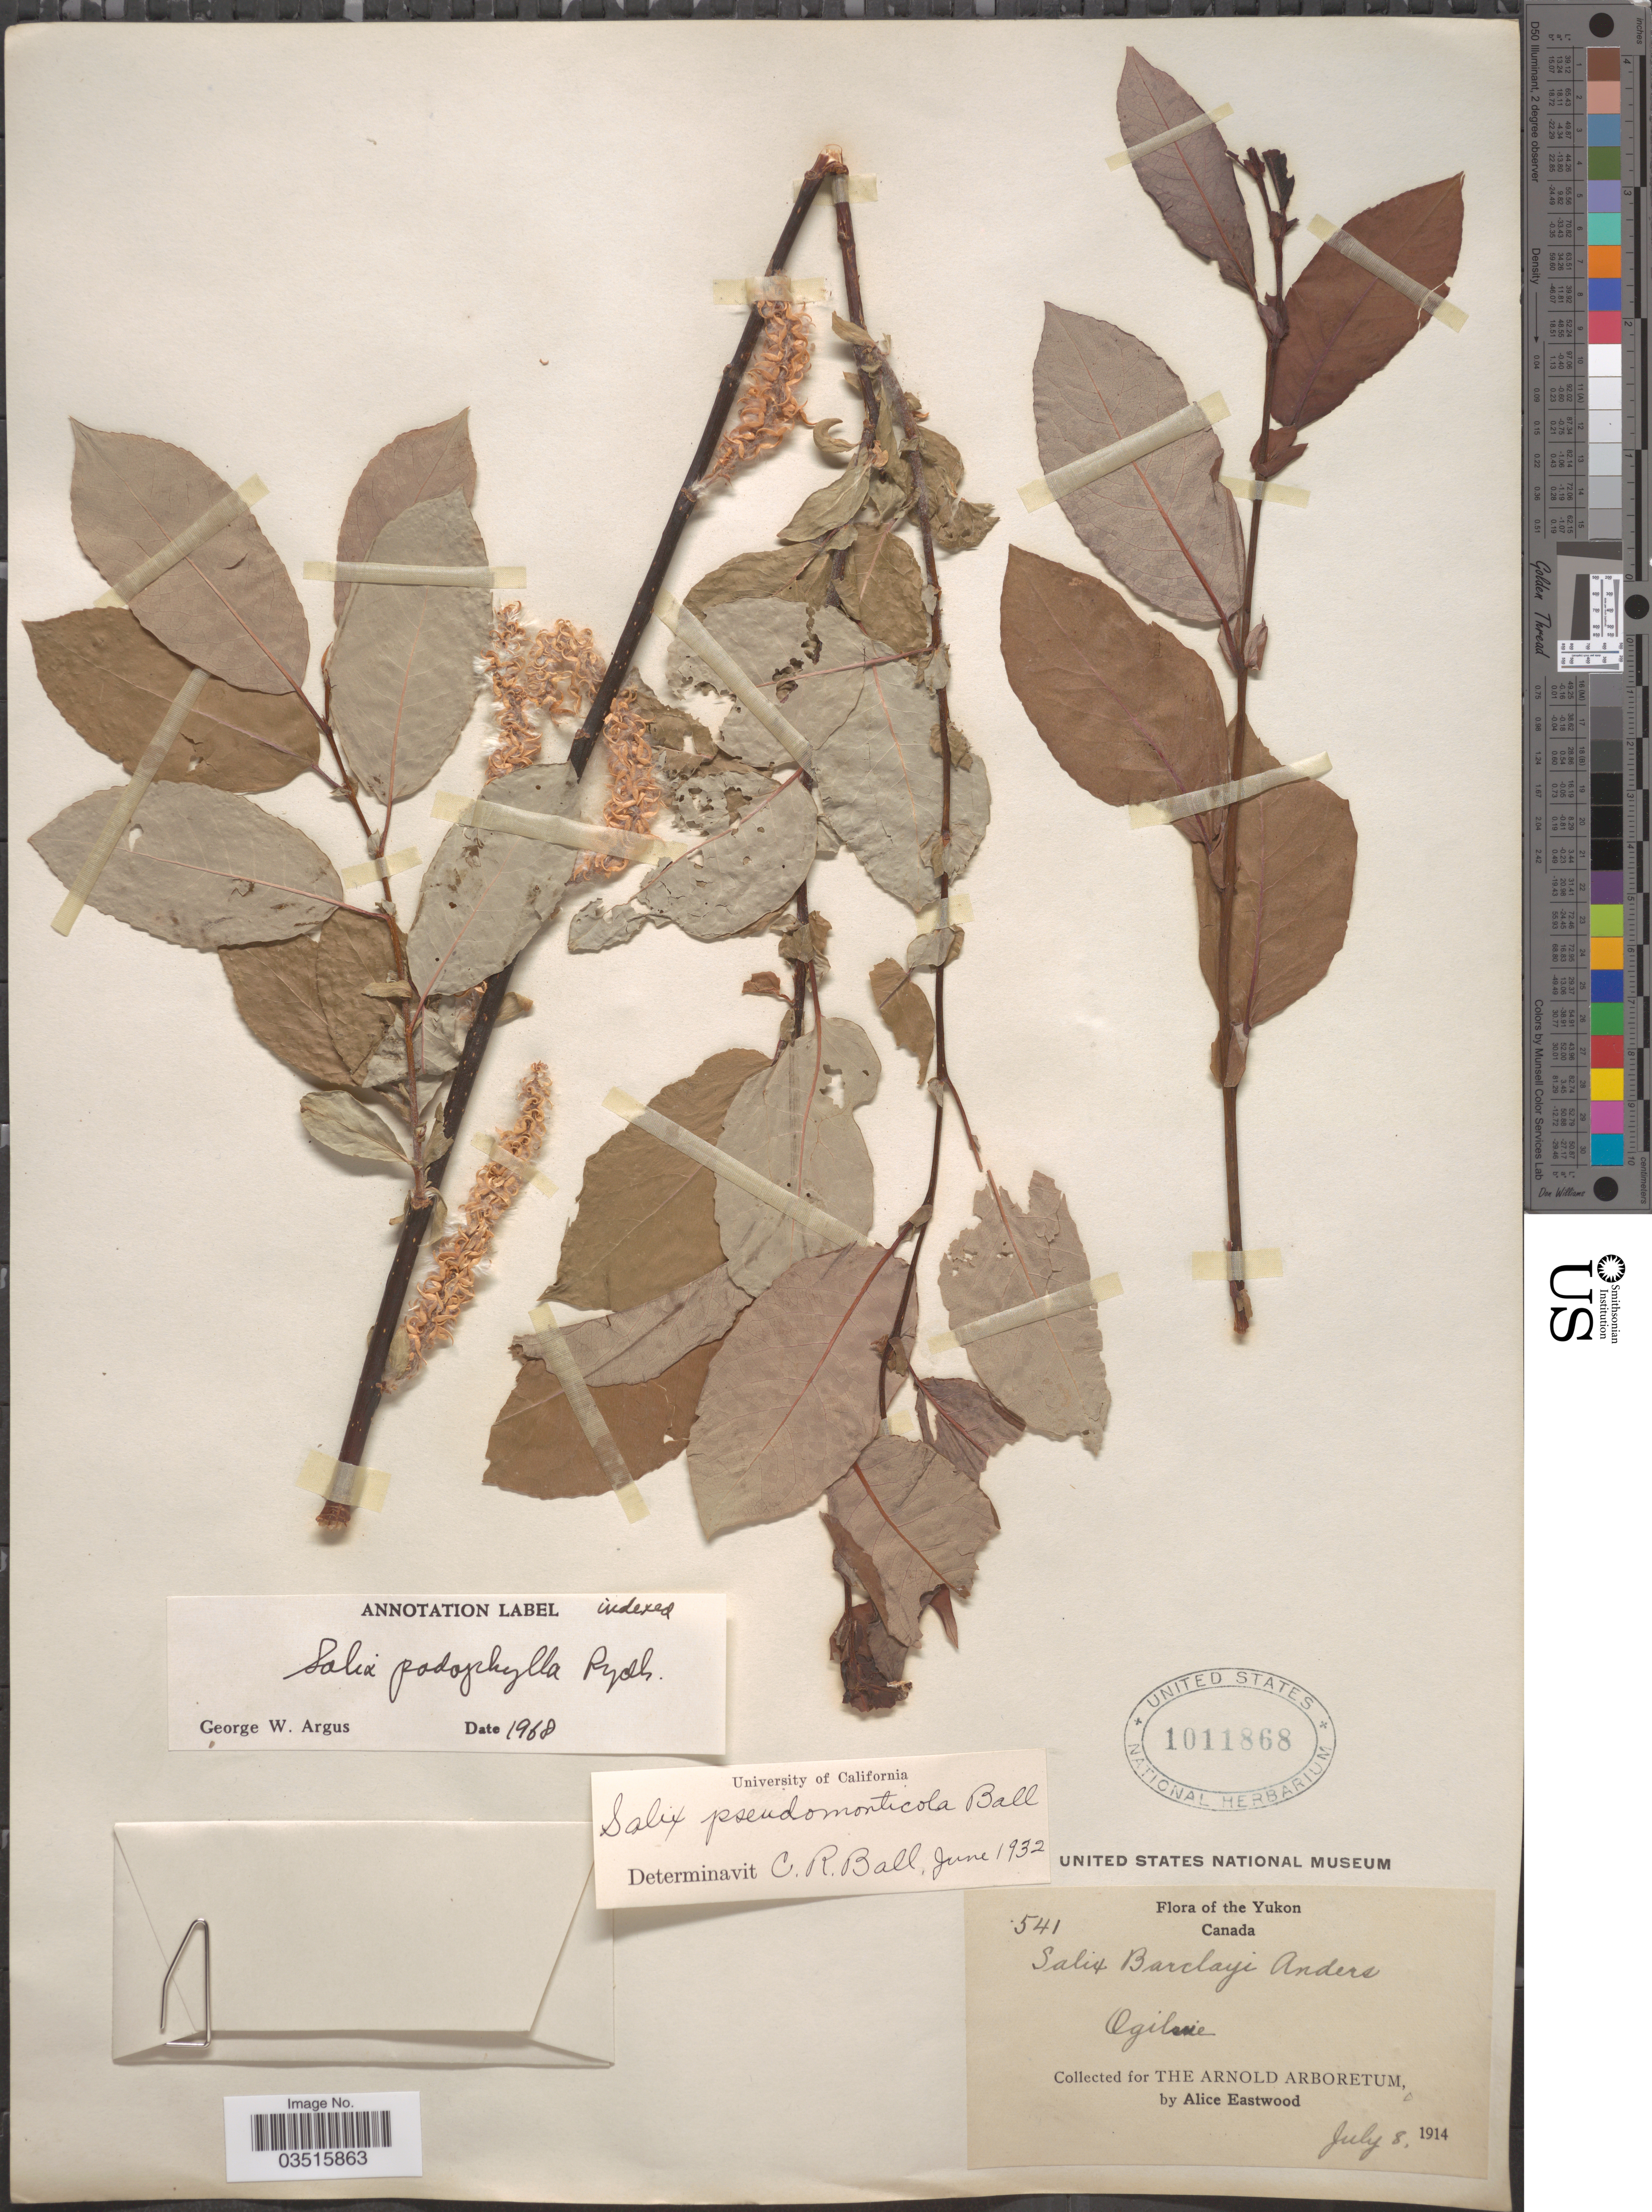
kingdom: Plantae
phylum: Tracheophyta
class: Magnoliopsida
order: Malpighiales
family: Salicaceae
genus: Salix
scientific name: Salix monticola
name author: Bebb.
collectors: A. Eastwood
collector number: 541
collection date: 1914-07-08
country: Canada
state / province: Yukon Territory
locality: The Yukon. Ogilvie.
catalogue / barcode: US 1011868